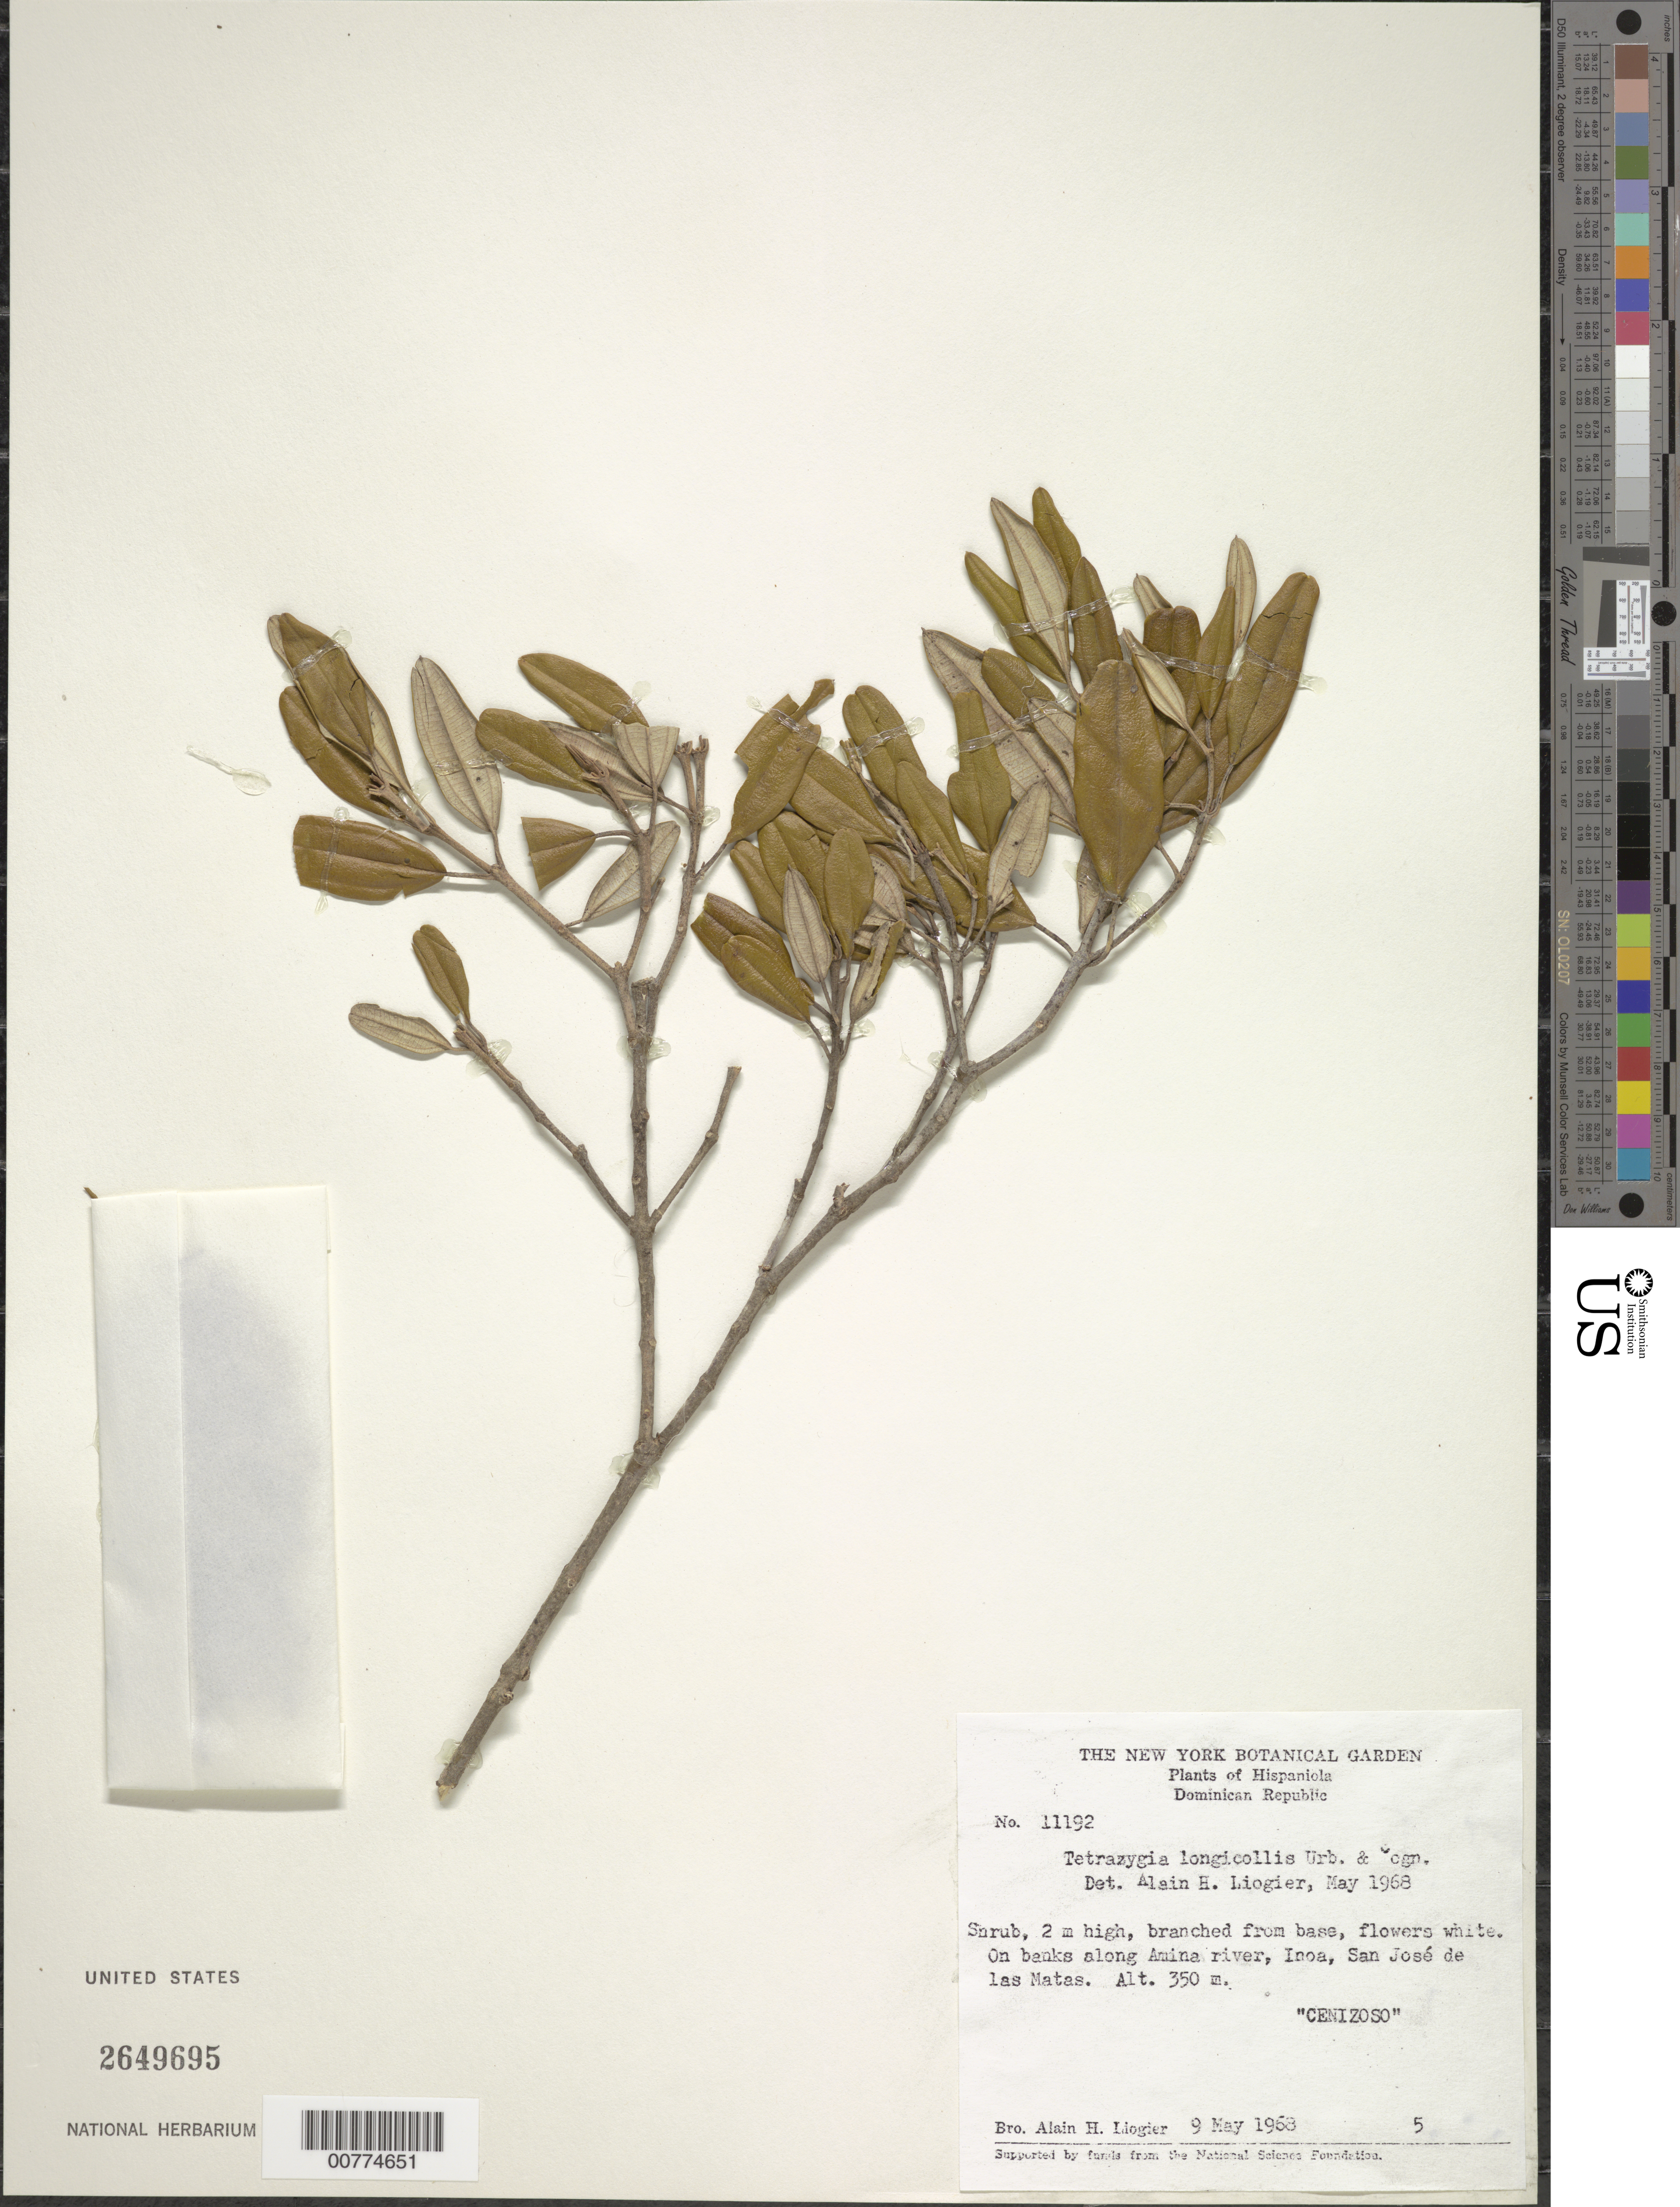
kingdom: Plantae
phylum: Tracheophyta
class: Magnoliopsida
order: Myrtales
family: Melastomataceae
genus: Tetrazygia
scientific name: Tetrazygia longicollis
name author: Urb. & Cogn.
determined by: Liogier, Alain H.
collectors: A. H. Liogier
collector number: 11192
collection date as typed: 09 May 1968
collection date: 1968-05-09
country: Dominican Republic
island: Hispaniola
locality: San José de las Matas, Inoa, Amina River.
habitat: On banks along river.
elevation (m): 350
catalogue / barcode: US 2649695